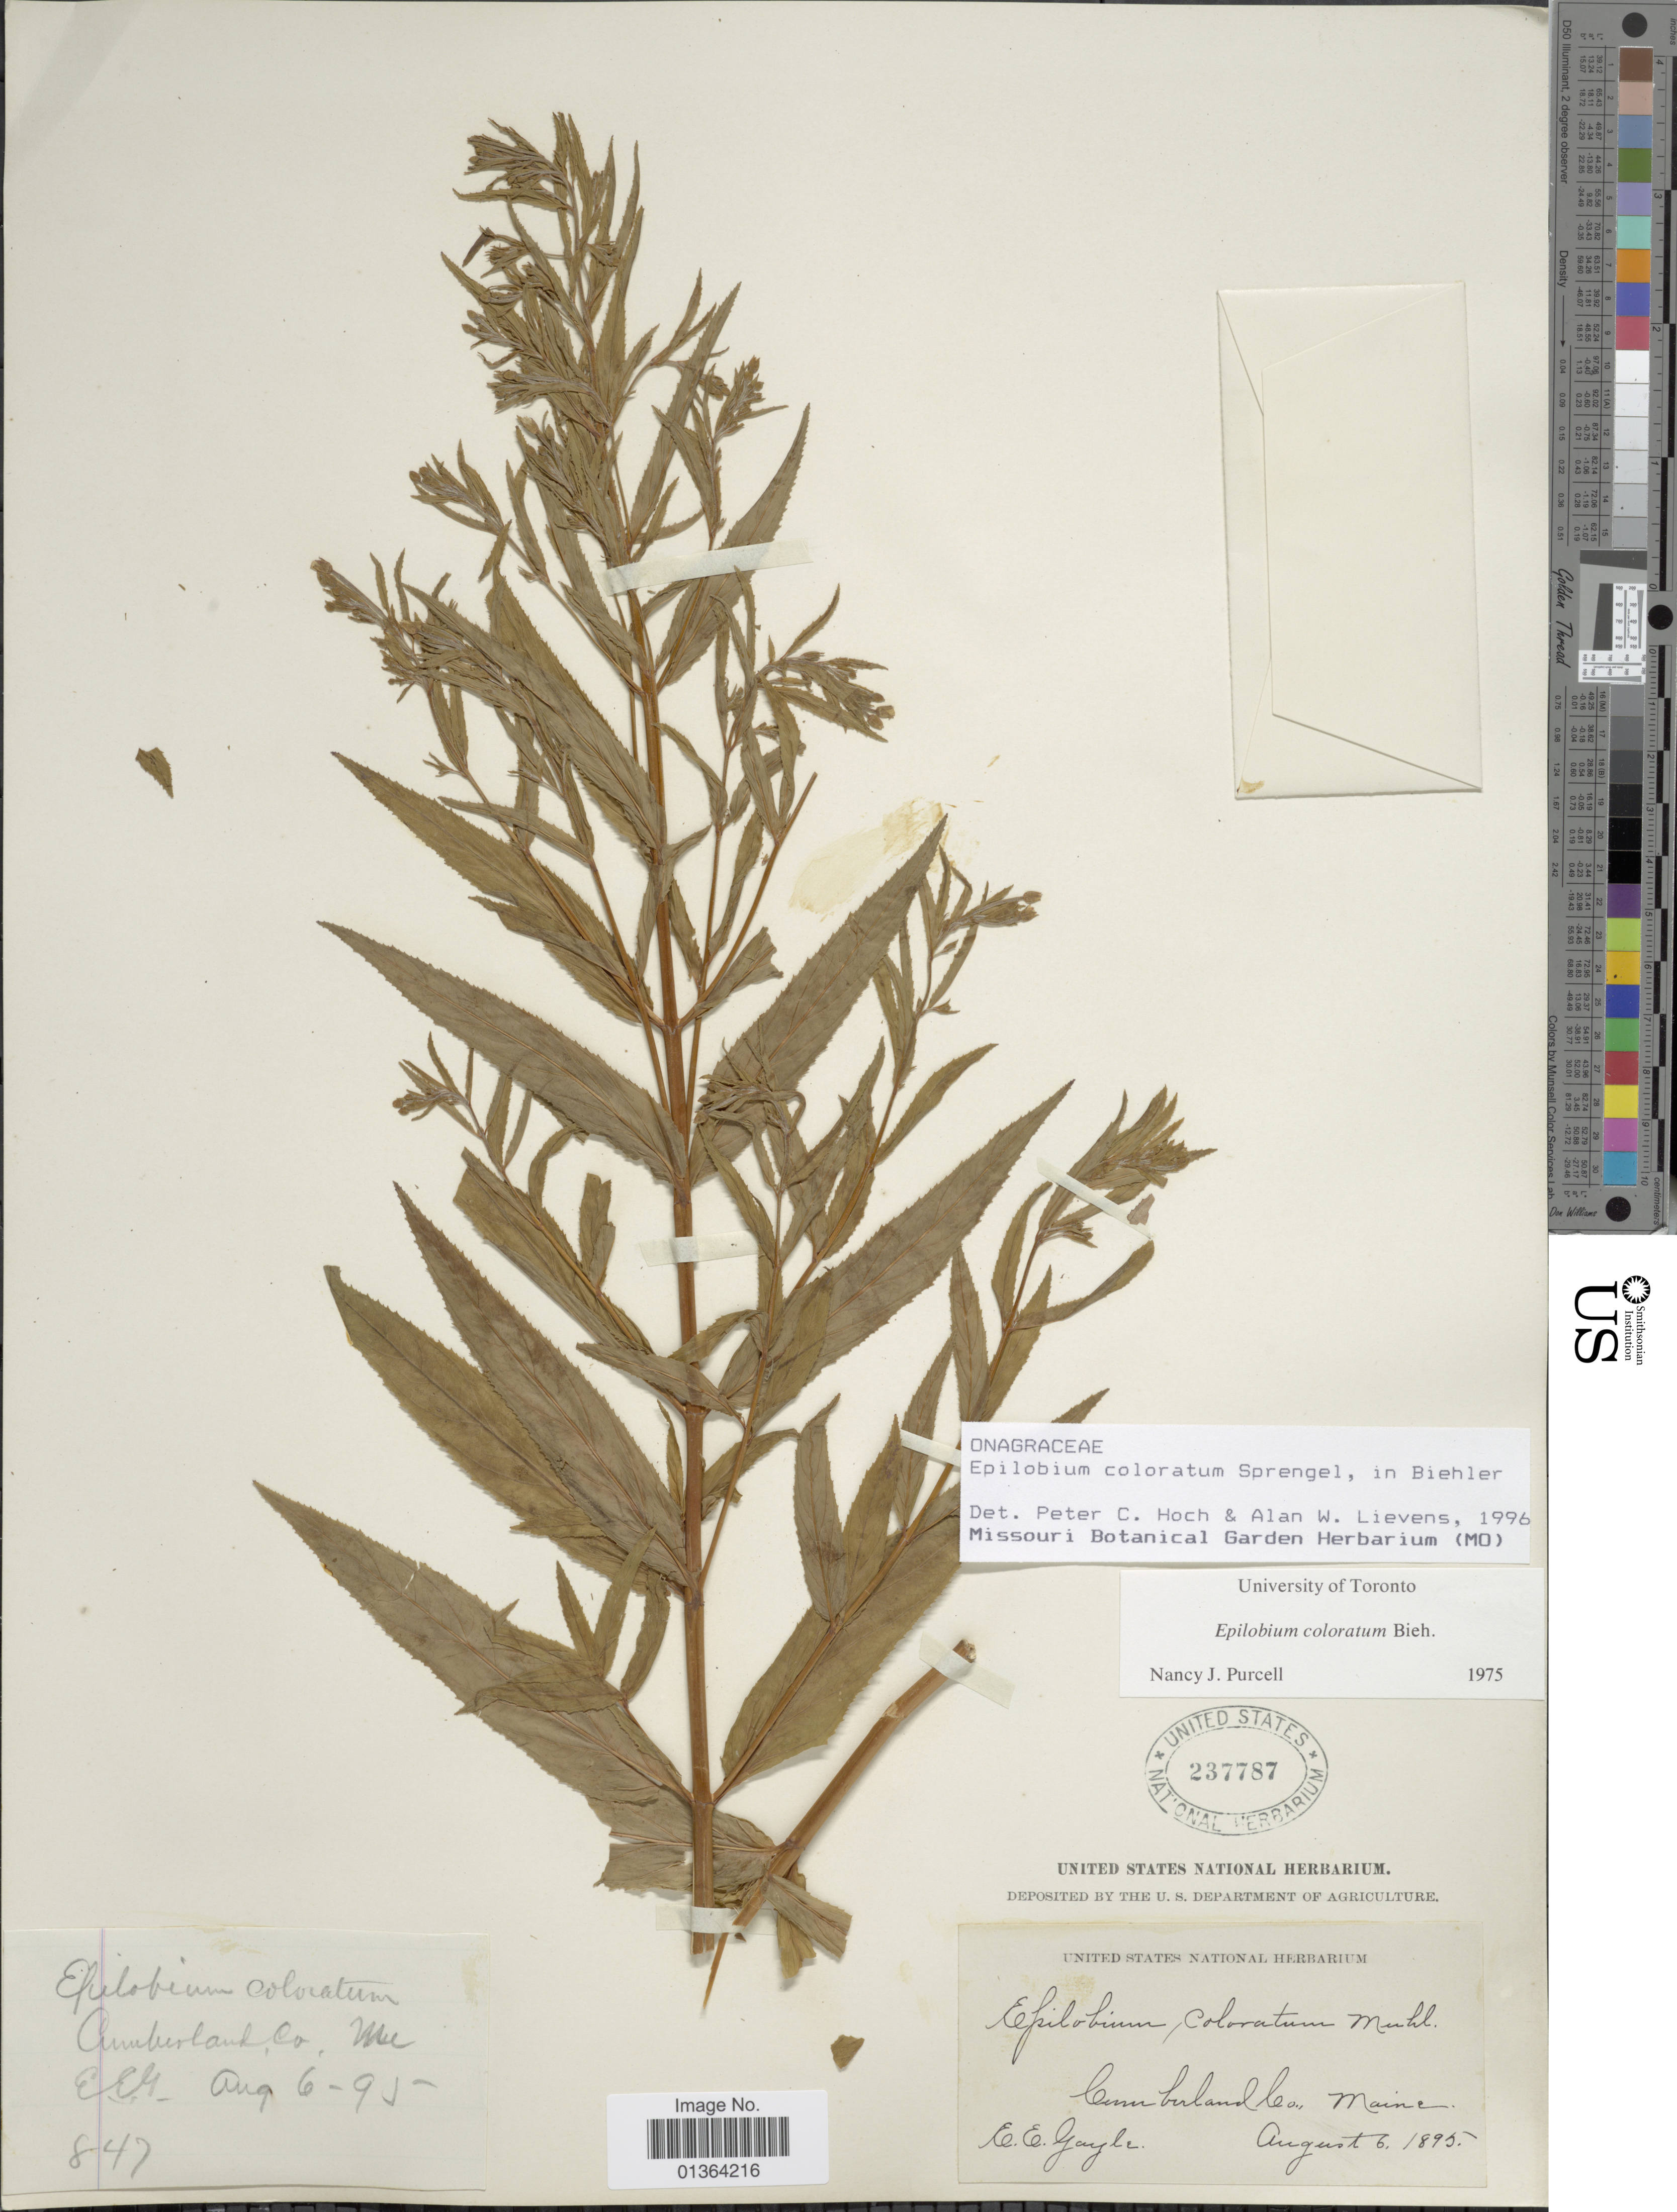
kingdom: Plantae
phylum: Tracheophyta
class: Magnoliopsida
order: Myrtales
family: Onagraceae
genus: Epilobium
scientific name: Epilobium coloratum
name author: Biehler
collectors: E. Gayle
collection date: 1895-08-06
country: United States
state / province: Maine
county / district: Cumberland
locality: Cumberland Co.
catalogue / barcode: US 237787